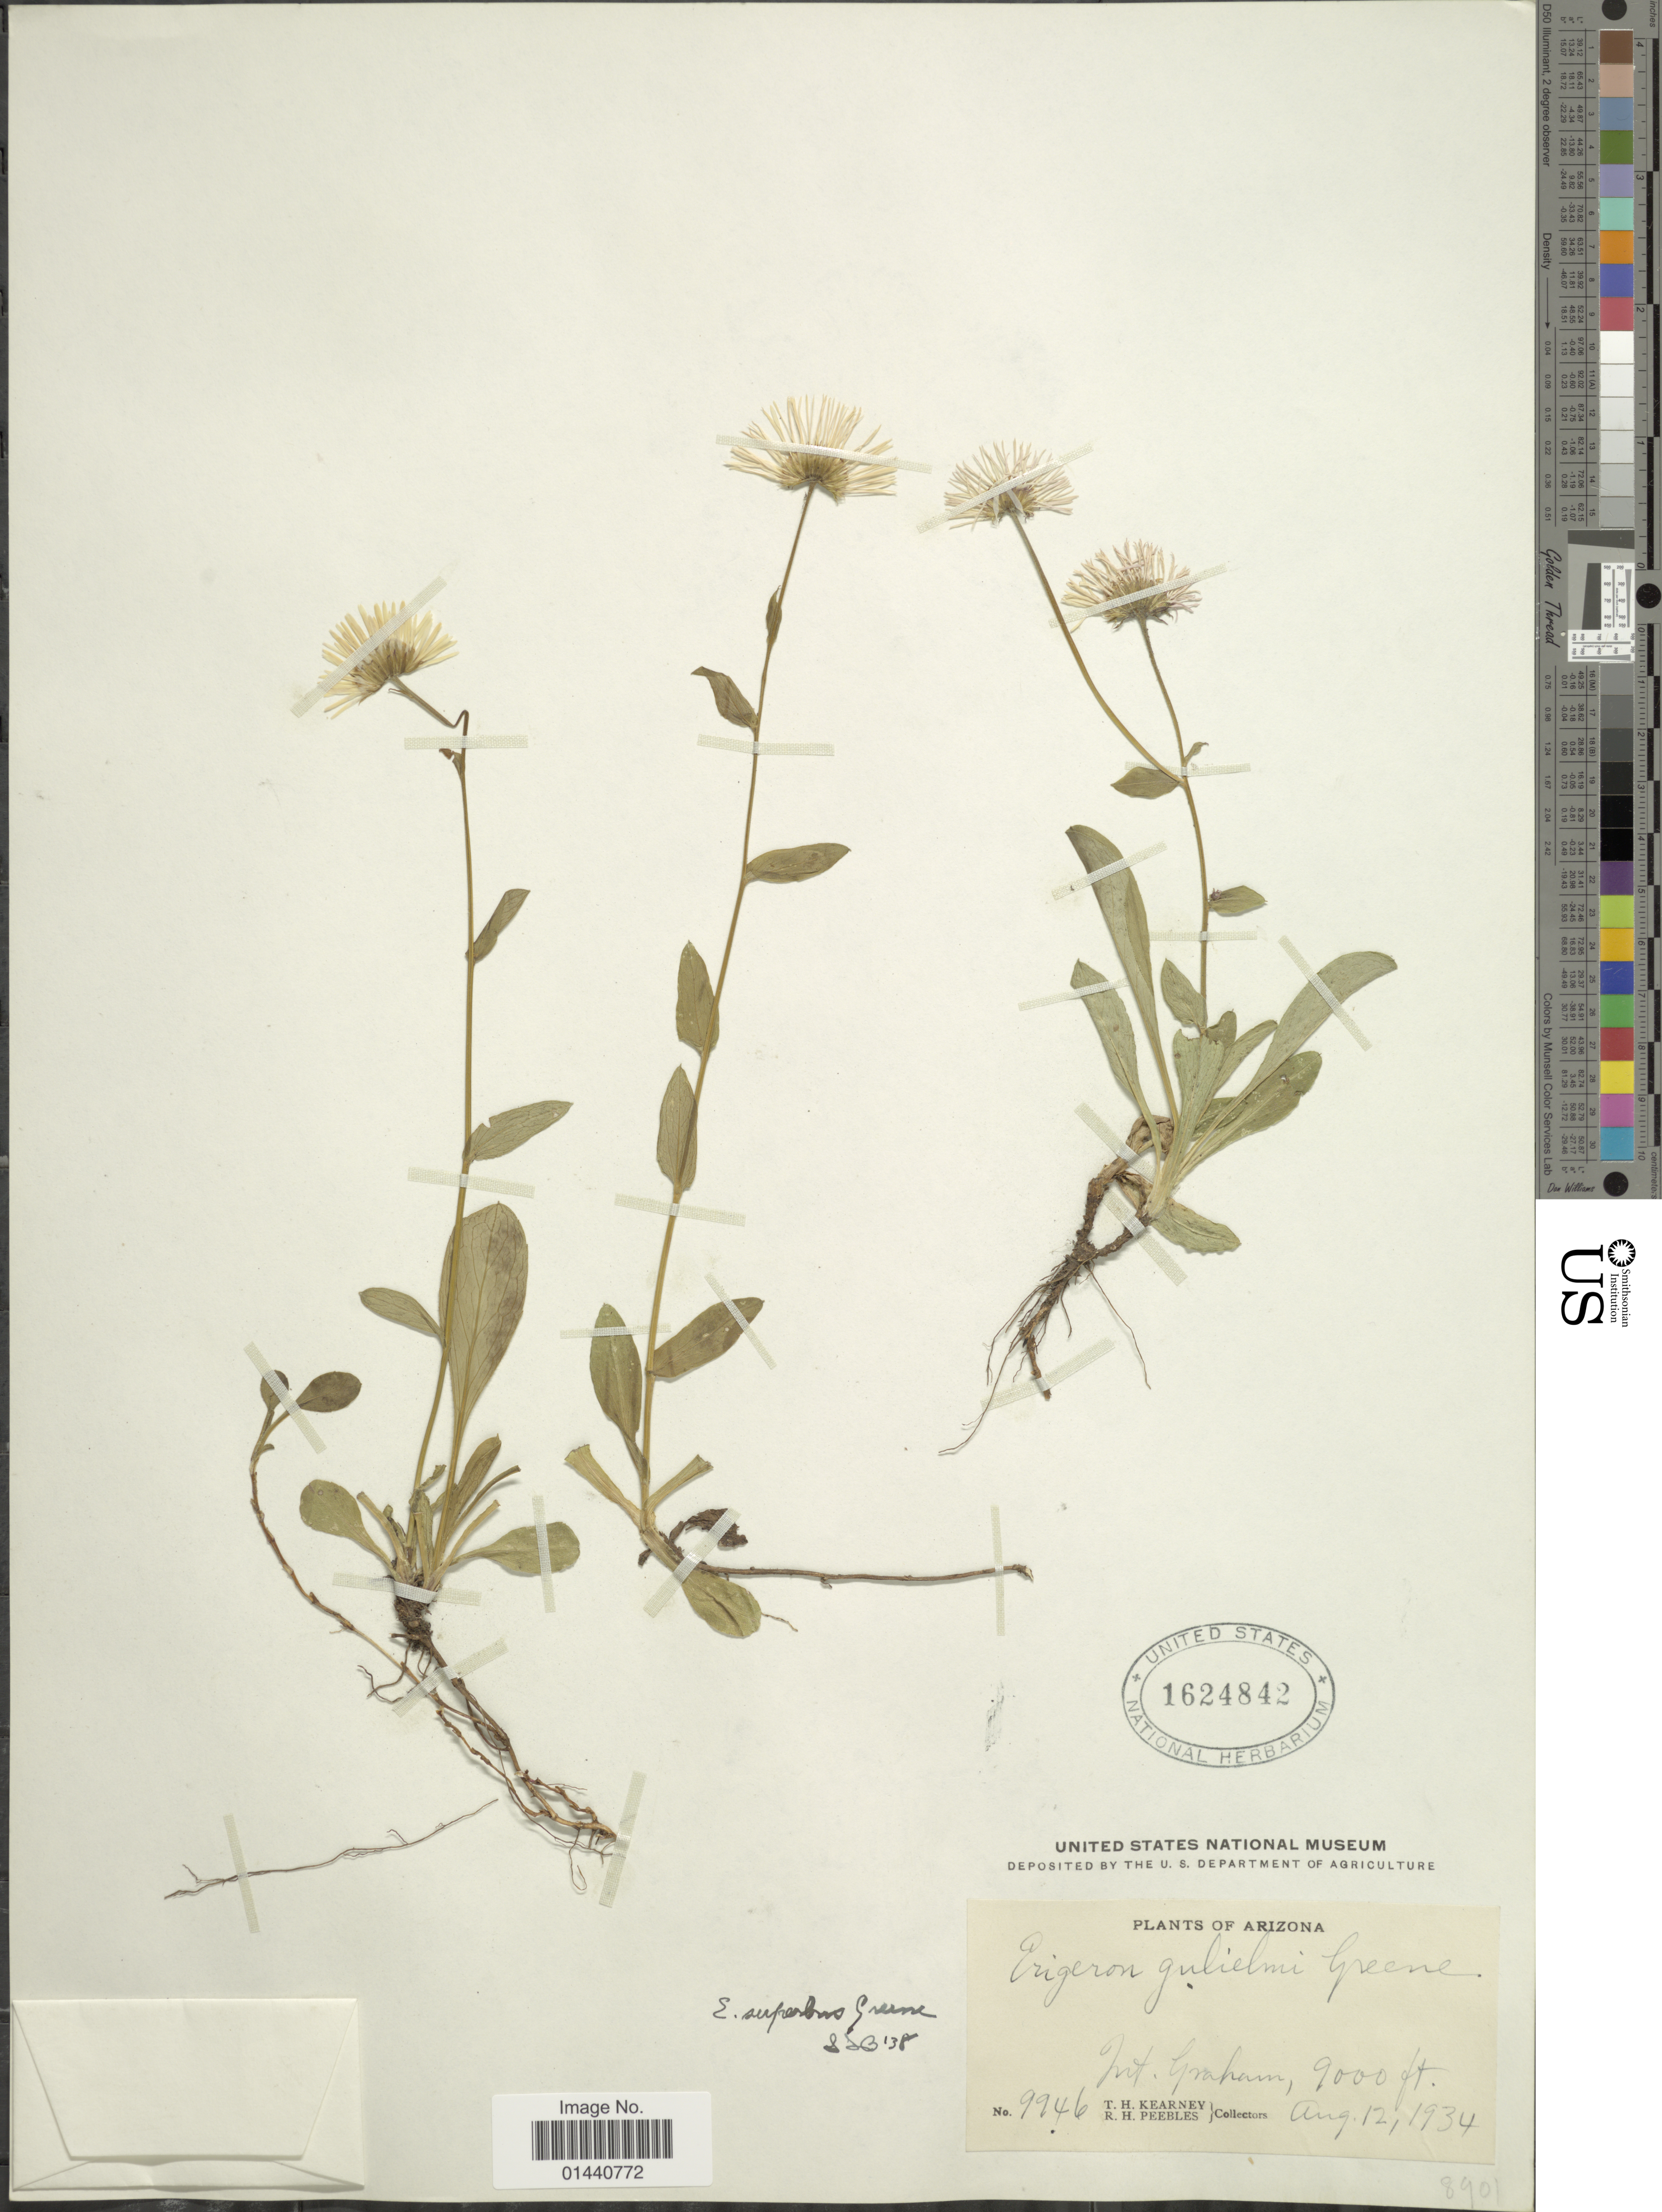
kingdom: Plantae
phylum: Tracheophyta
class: Magnoliopsida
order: Asterales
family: Asteraceae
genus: Erigeron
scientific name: Erigeron superbus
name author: Greene ex Rydb.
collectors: T. H. Kearney & R. H. Peebles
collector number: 9946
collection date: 1934-08-12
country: United States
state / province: Arizona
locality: Mt, Graham.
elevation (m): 2743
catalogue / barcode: US 1624842